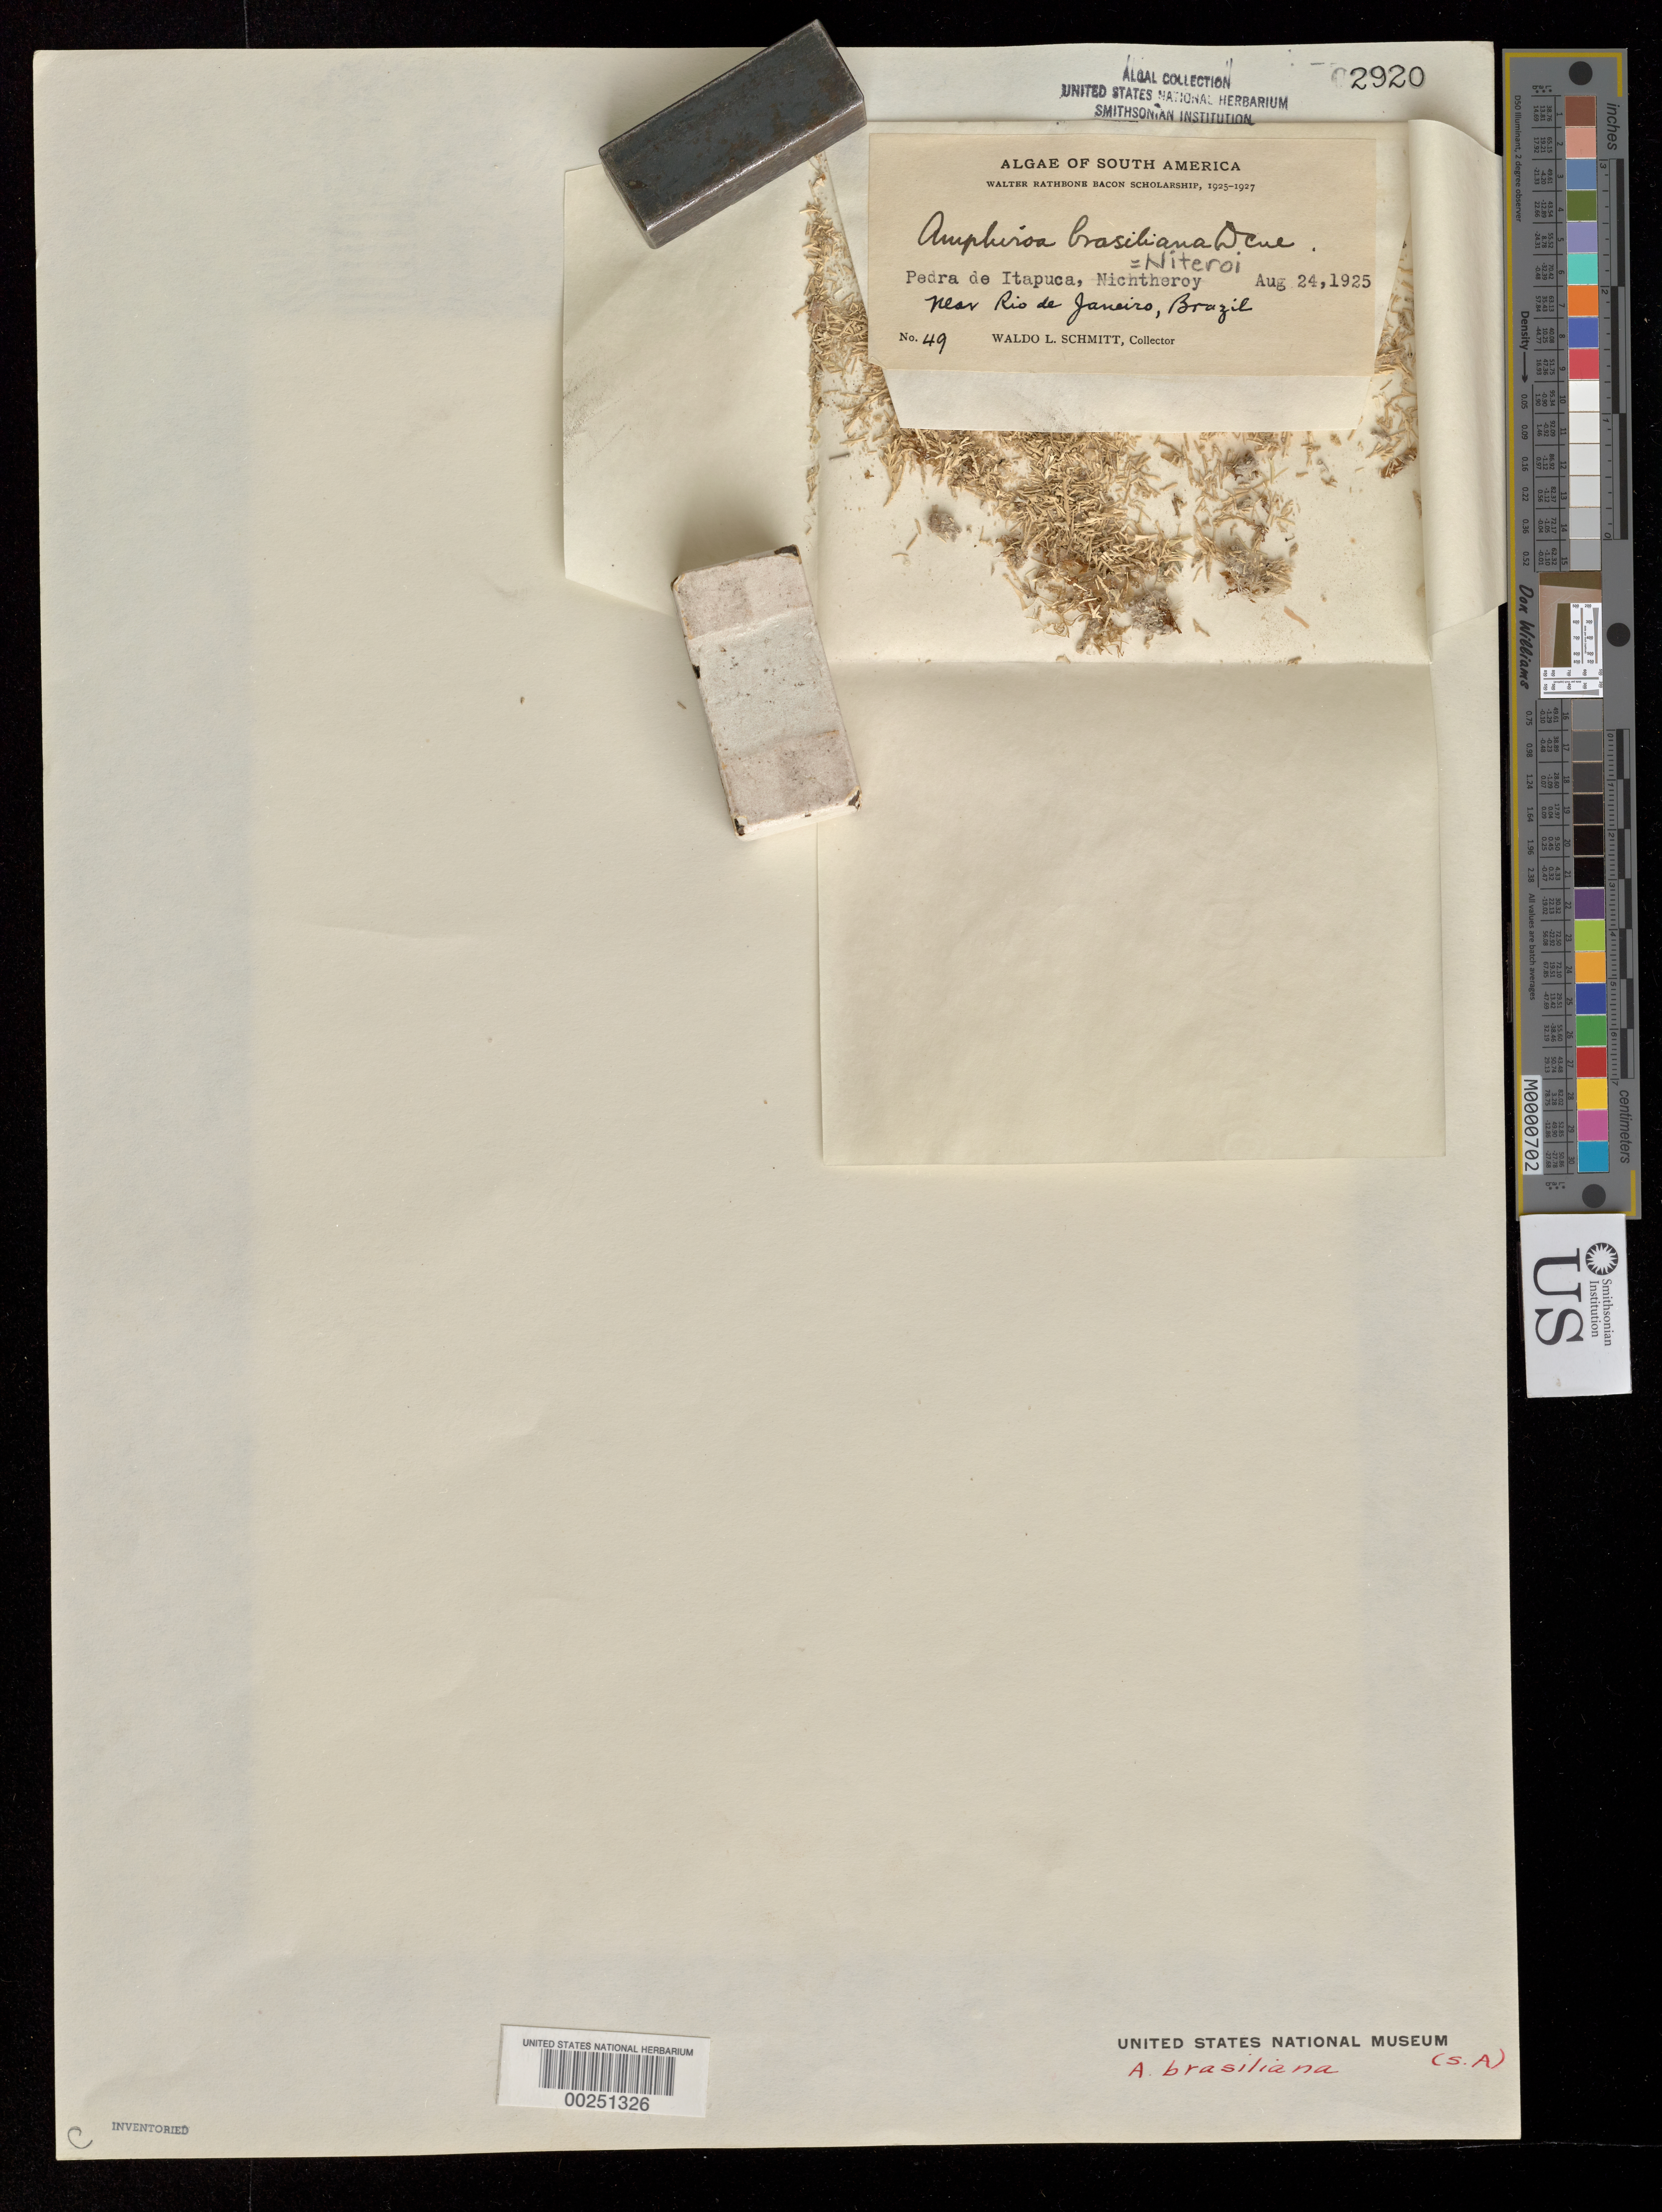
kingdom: Plantae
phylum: Rhodophyta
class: Florideophyceae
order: Corallinales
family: Lithophyllaceae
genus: Amphiroa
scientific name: Amphiroa brasiliana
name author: Decne.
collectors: W. L. Schmitt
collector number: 49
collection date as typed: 24 Aug 1925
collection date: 1925-08-24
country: Brazil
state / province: Rio de Janeiro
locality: Pedra de Itapuca, Niteroi (Nichtheroy)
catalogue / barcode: US 2920